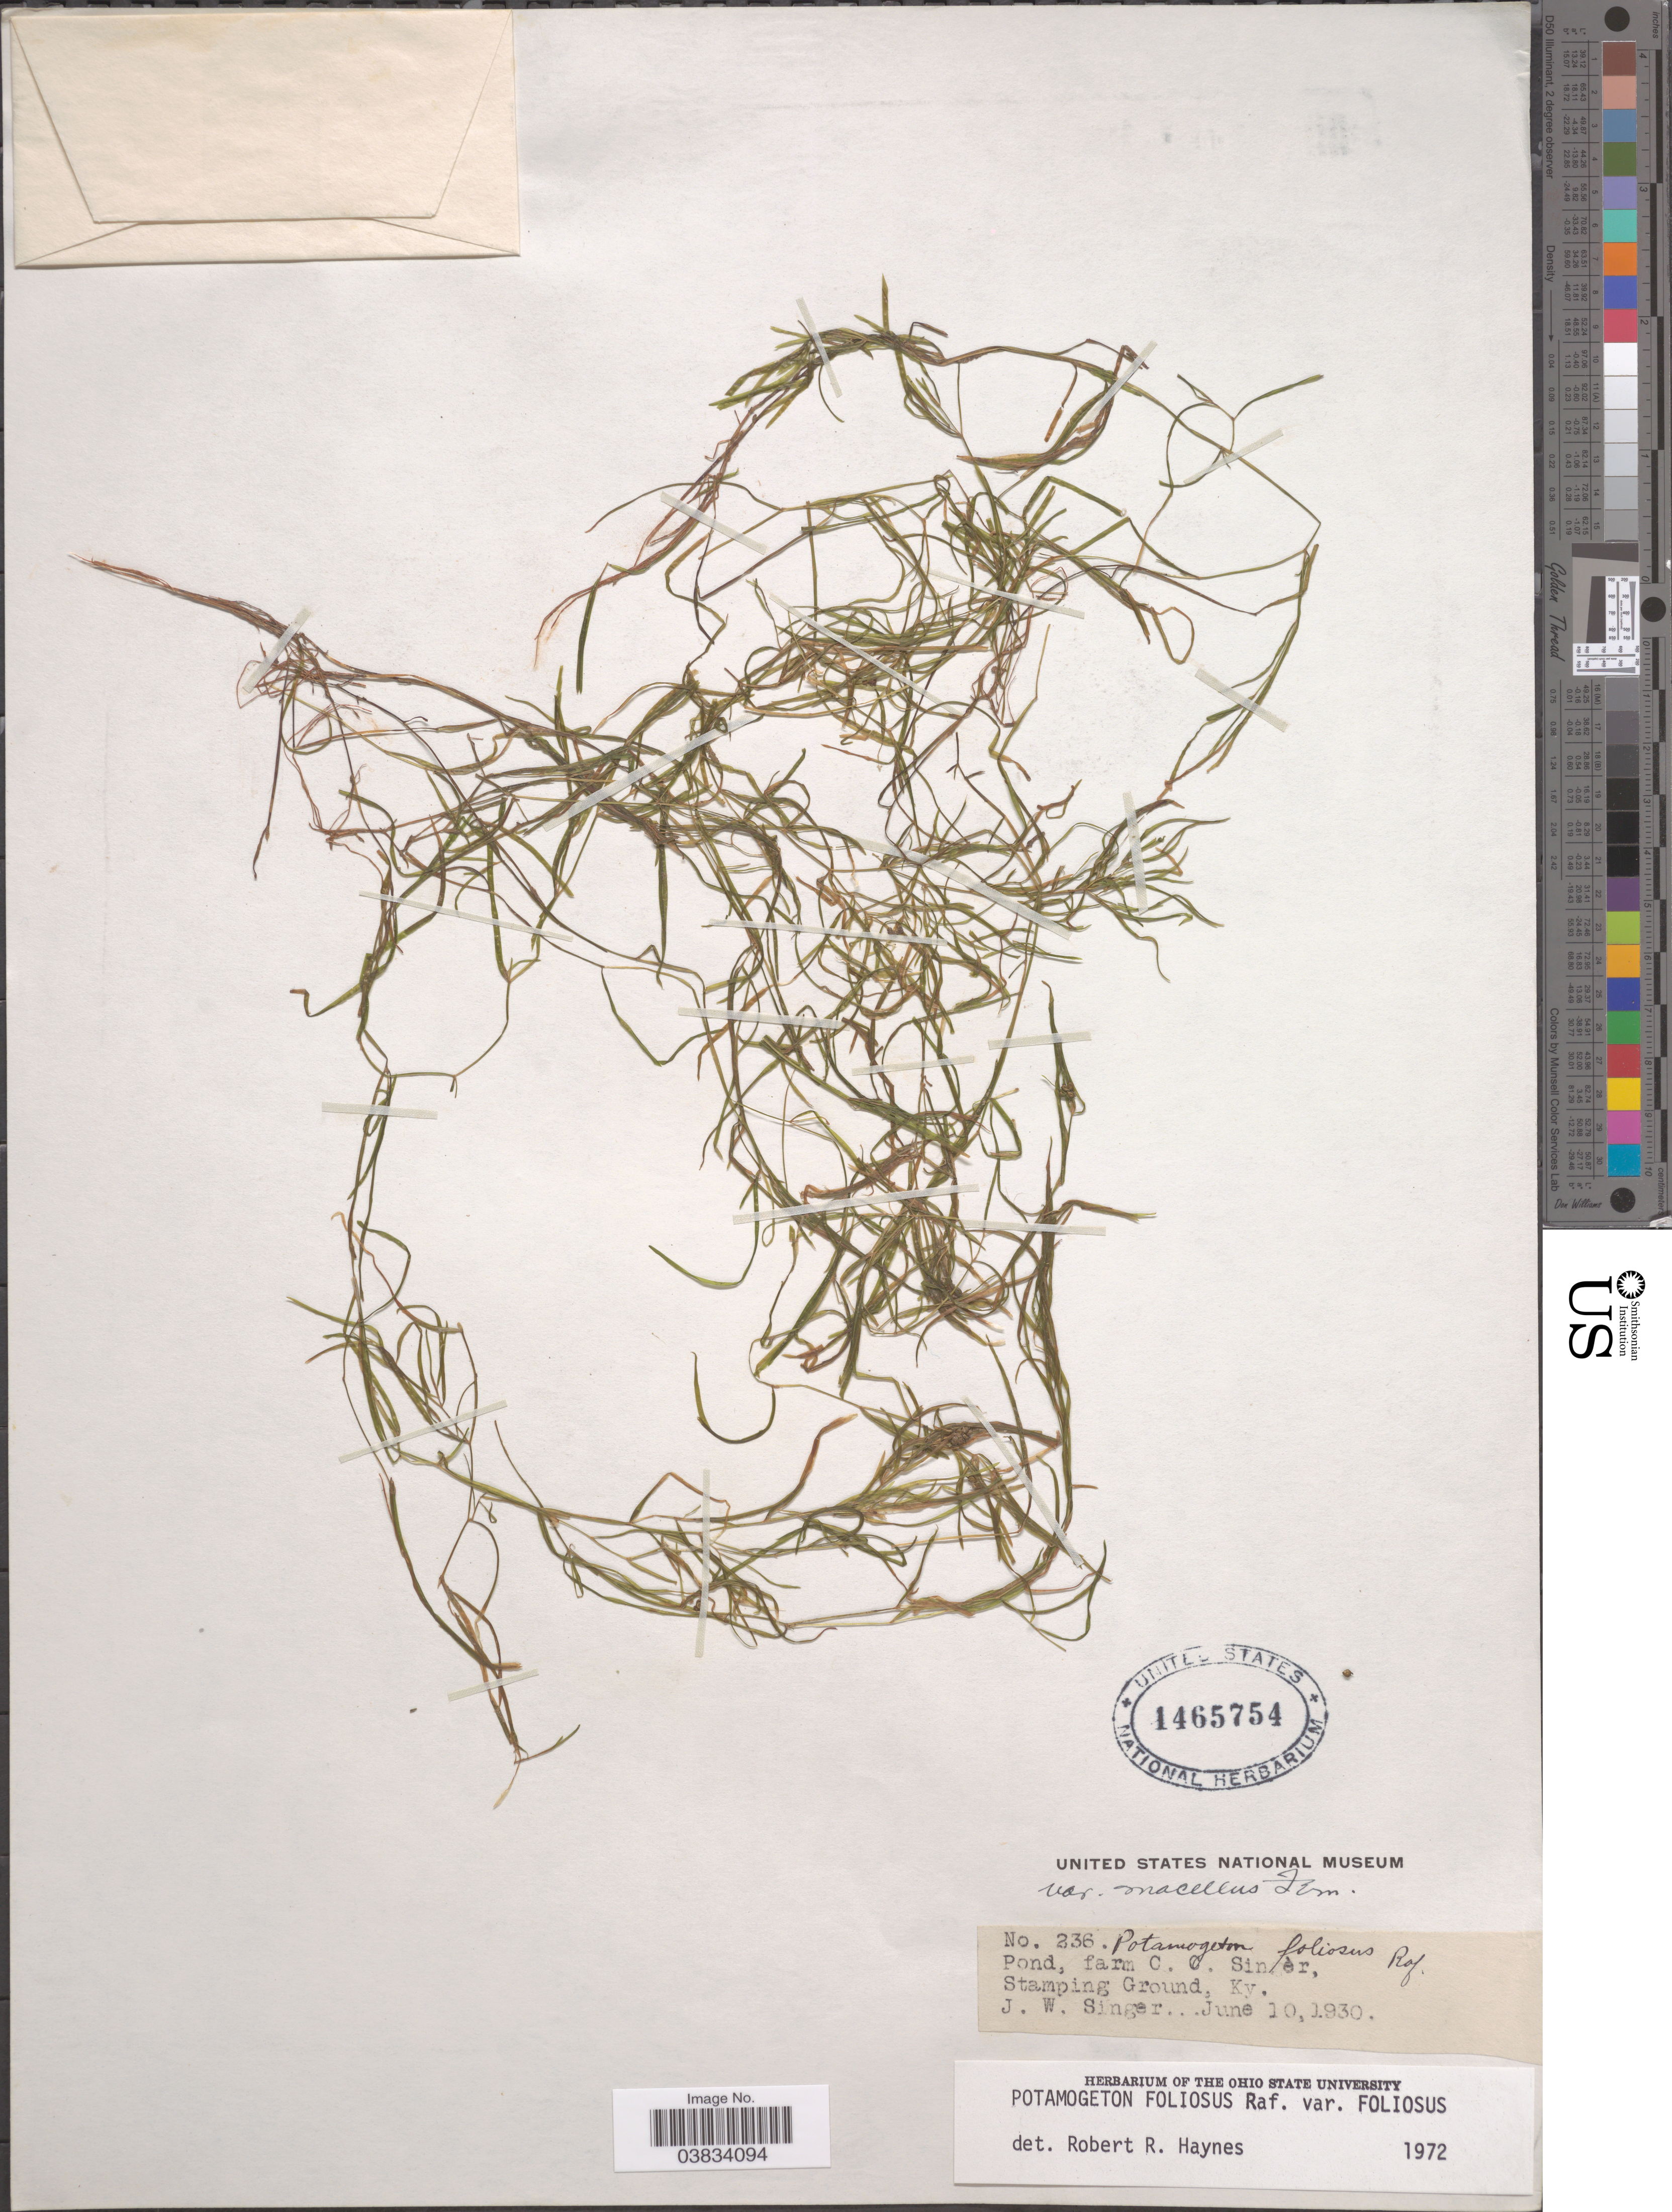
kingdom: Plantae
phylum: Tracheophyta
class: Liliopsida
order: Alismatales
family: Potamogetonaceae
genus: Potamogeton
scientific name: Potamogeton foliosus var. foliosus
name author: Raf.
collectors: J. EW. Singer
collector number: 236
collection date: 1930-06-10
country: United States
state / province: Kentucky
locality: Pond, farm C. C. Singèr, Stamping Ground.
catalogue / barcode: US 1465754